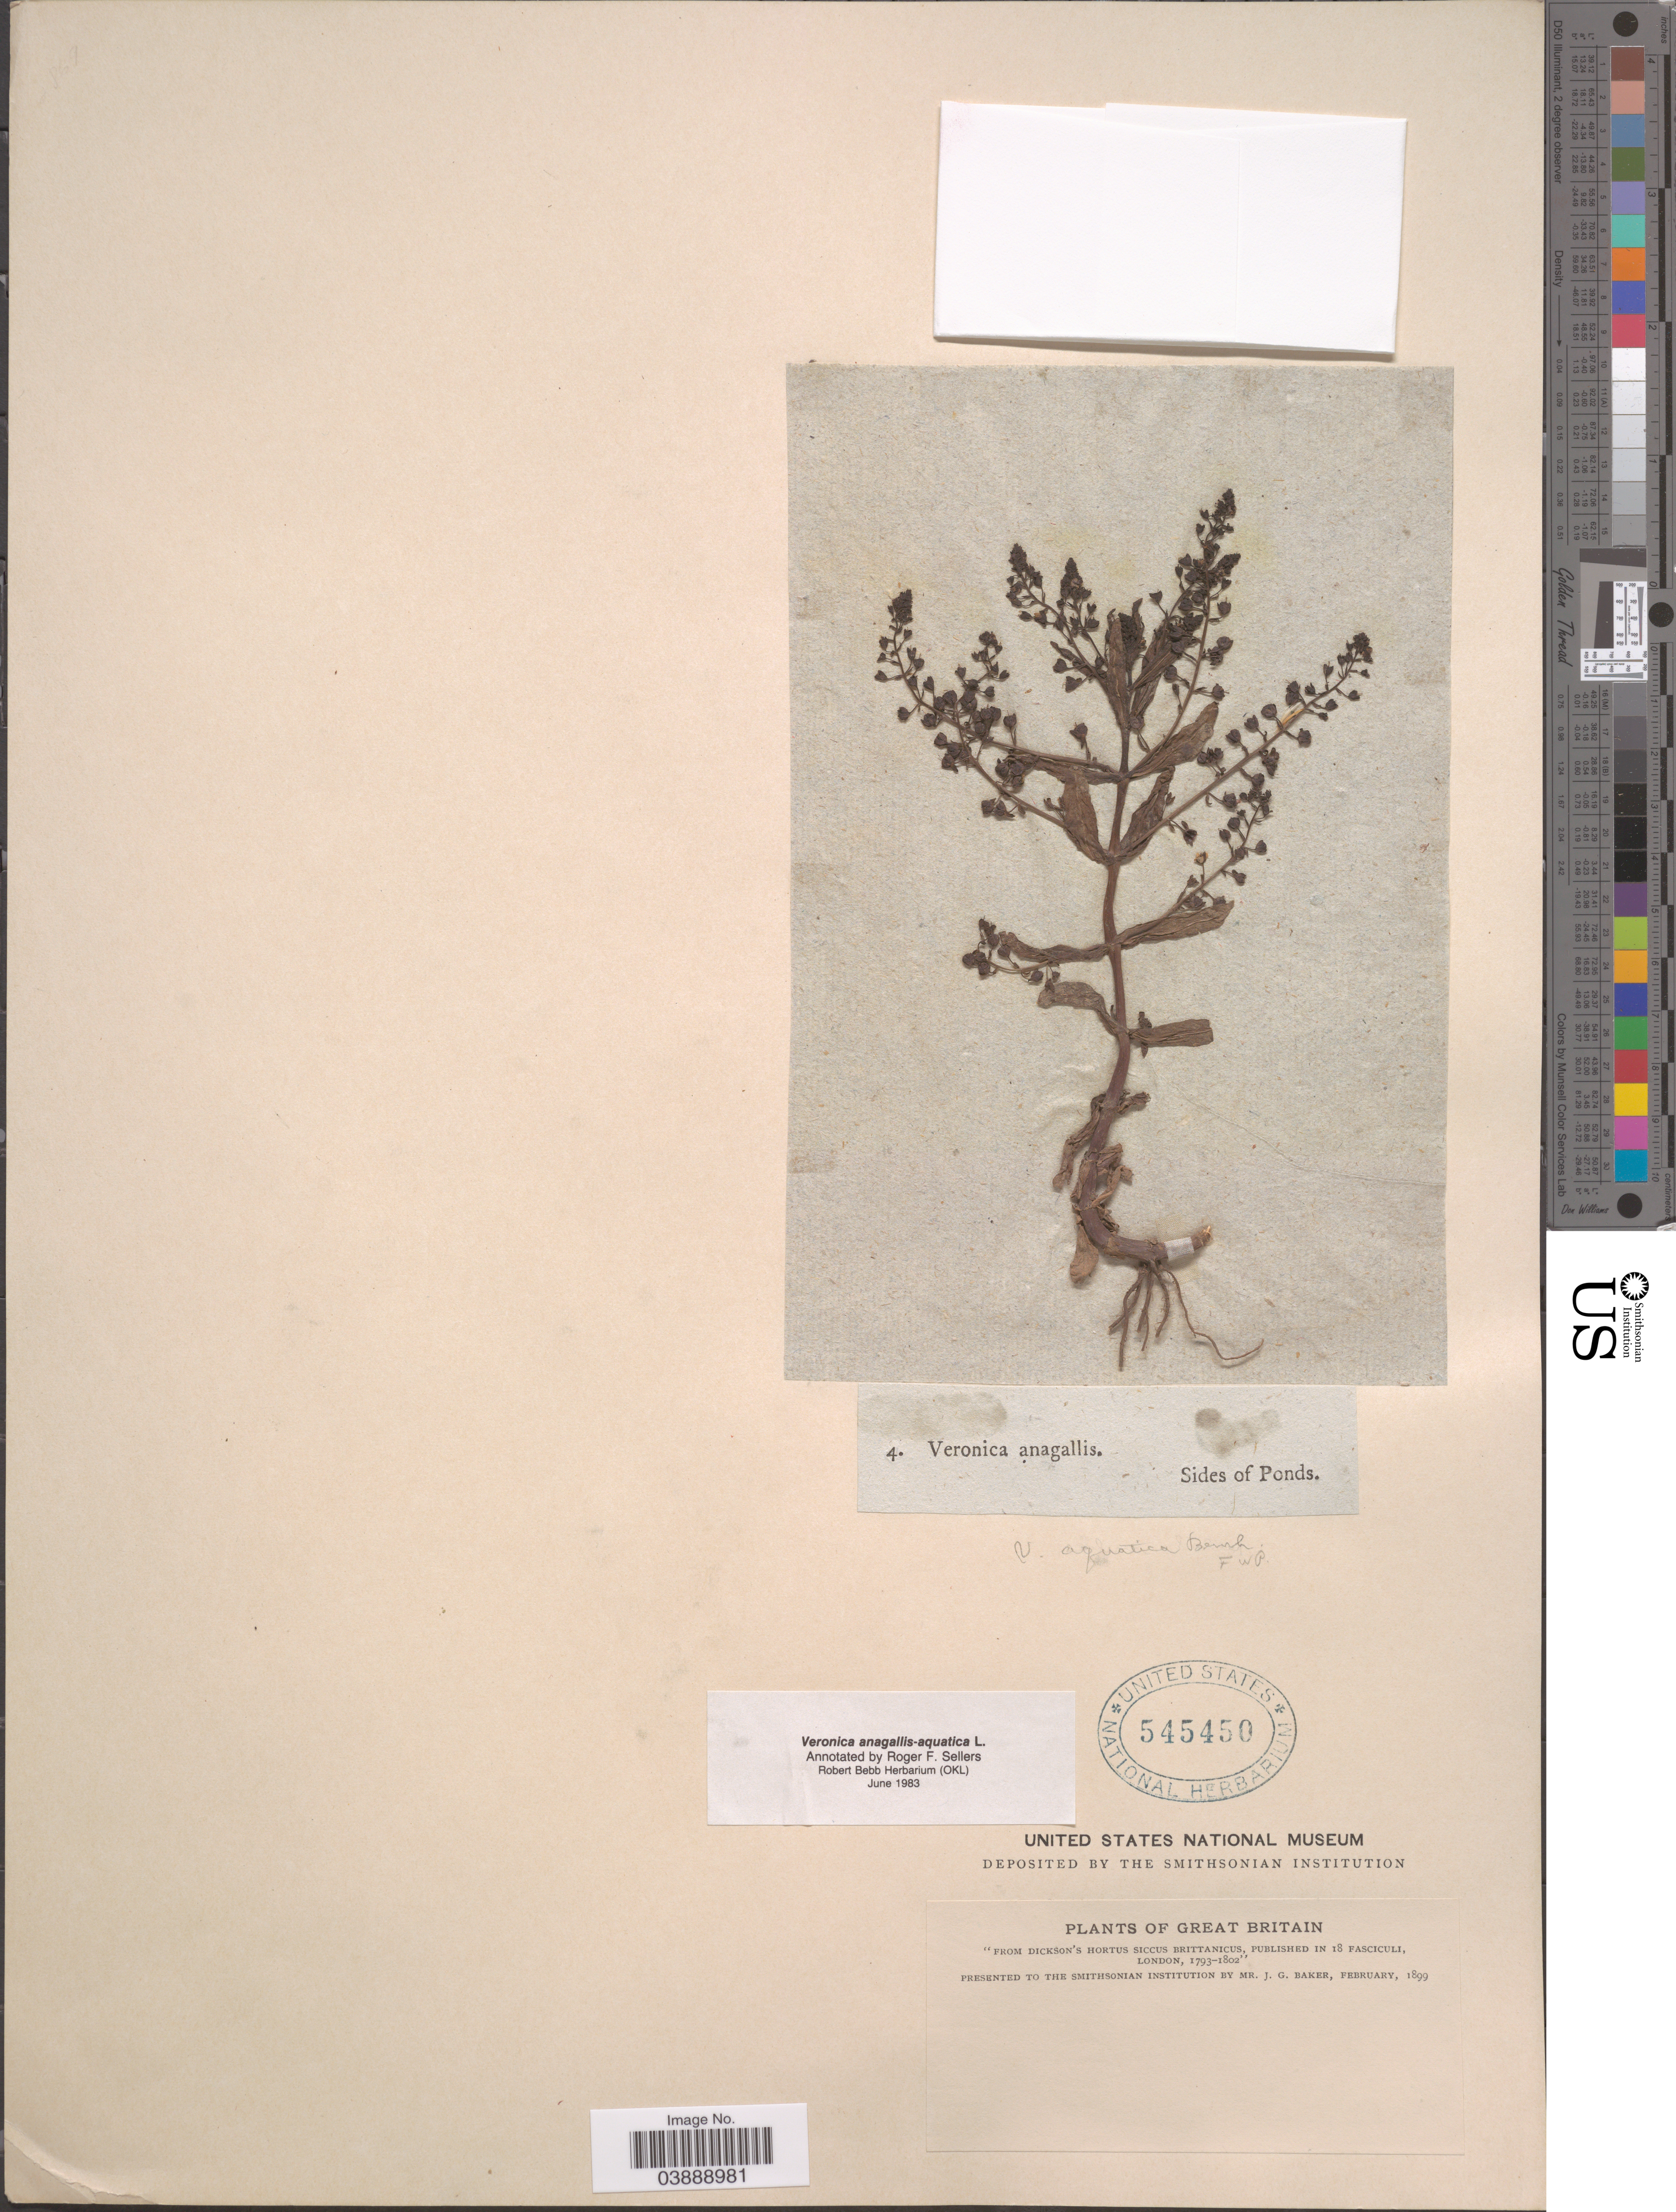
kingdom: Plantae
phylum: Tracheophyta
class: Magnoliopsida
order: Lamiales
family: Plantaginaceae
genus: Veronica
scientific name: Veronica anagallis-aquatica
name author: L.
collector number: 4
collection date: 1793/1802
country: United Kingdom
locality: Sides of Ponds. Great Britain.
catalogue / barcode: US 545450